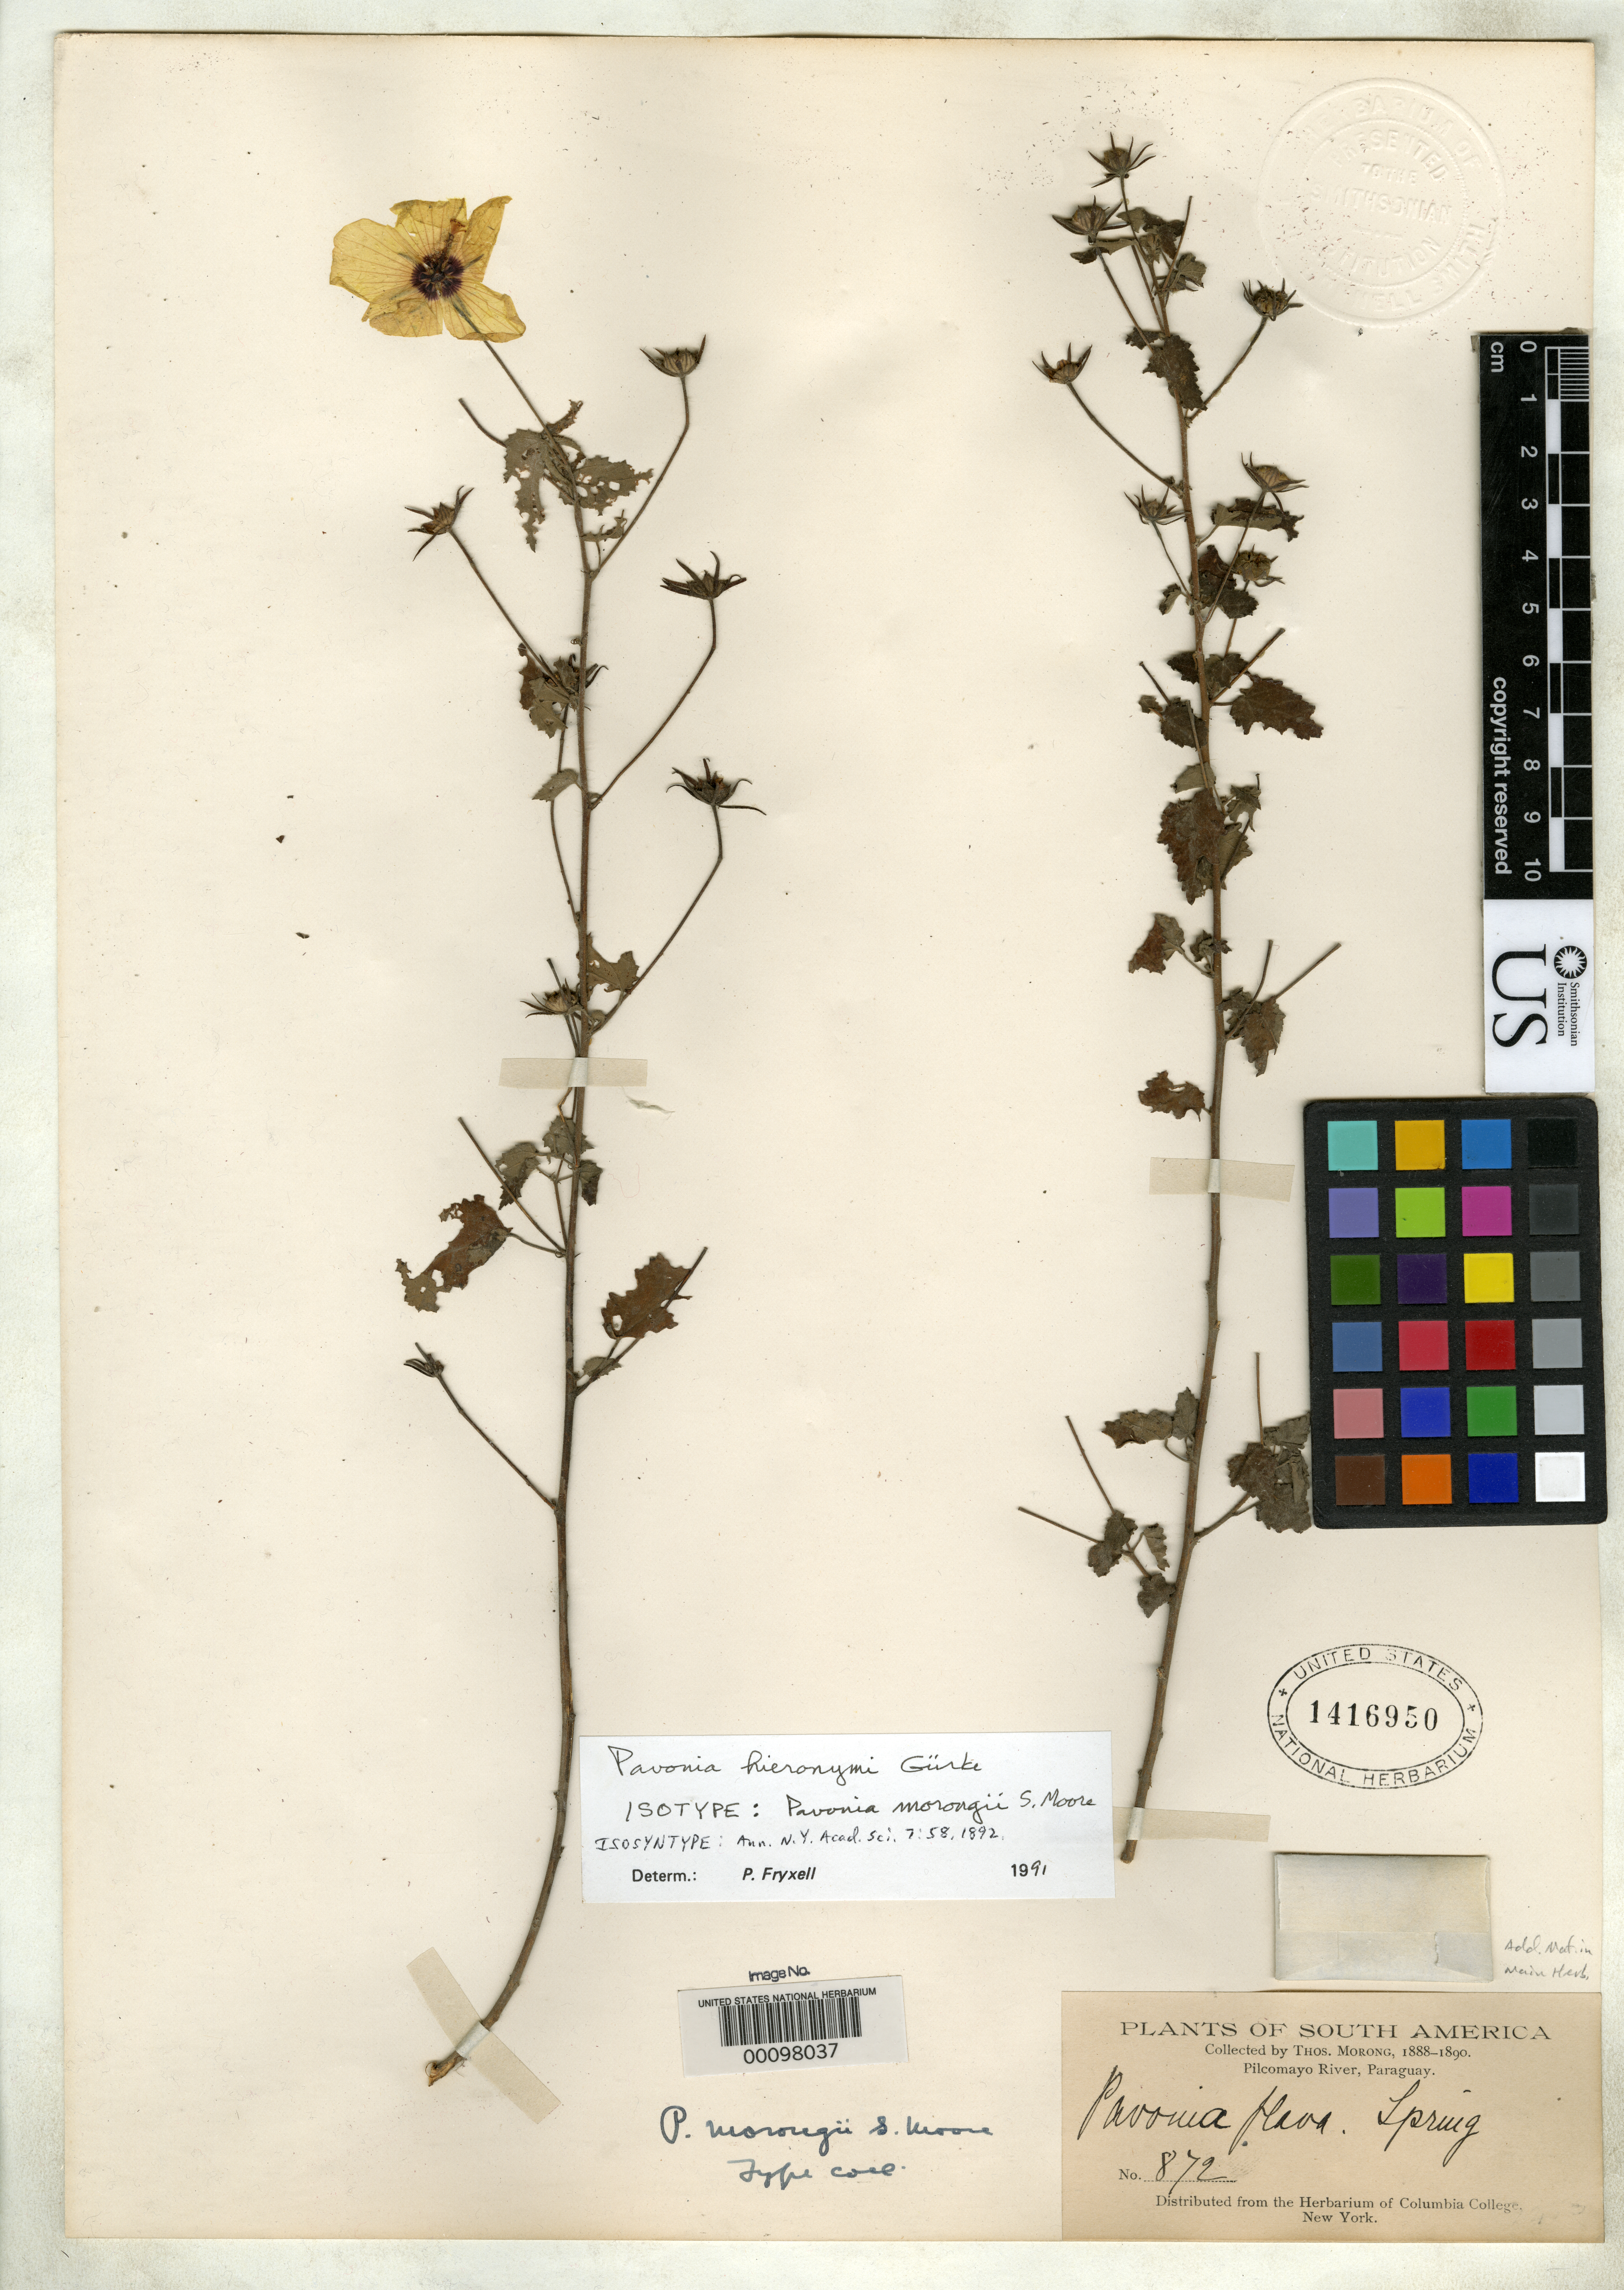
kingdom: Plantae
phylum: Tracheophyta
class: Magnoliopsida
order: Malvales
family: Malvaceae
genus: Pavonia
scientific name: Pavonia morongii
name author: S. Moore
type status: Isosyntype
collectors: T. Morong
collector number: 872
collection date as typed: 1888 to -- --- 1890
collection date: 1888/1890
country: Paraguay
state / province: Boquerón / Presidente Hayes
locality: Pilcomayo River.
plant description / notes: One of 3 syntypes cited, annotated (1991) by Fryxell as "isotype", cited as "isolectotype" (but without citing or designating lectotype, 1999, Fl. Neotrop. Monogr. 76: 146).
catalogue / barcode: US 1416950